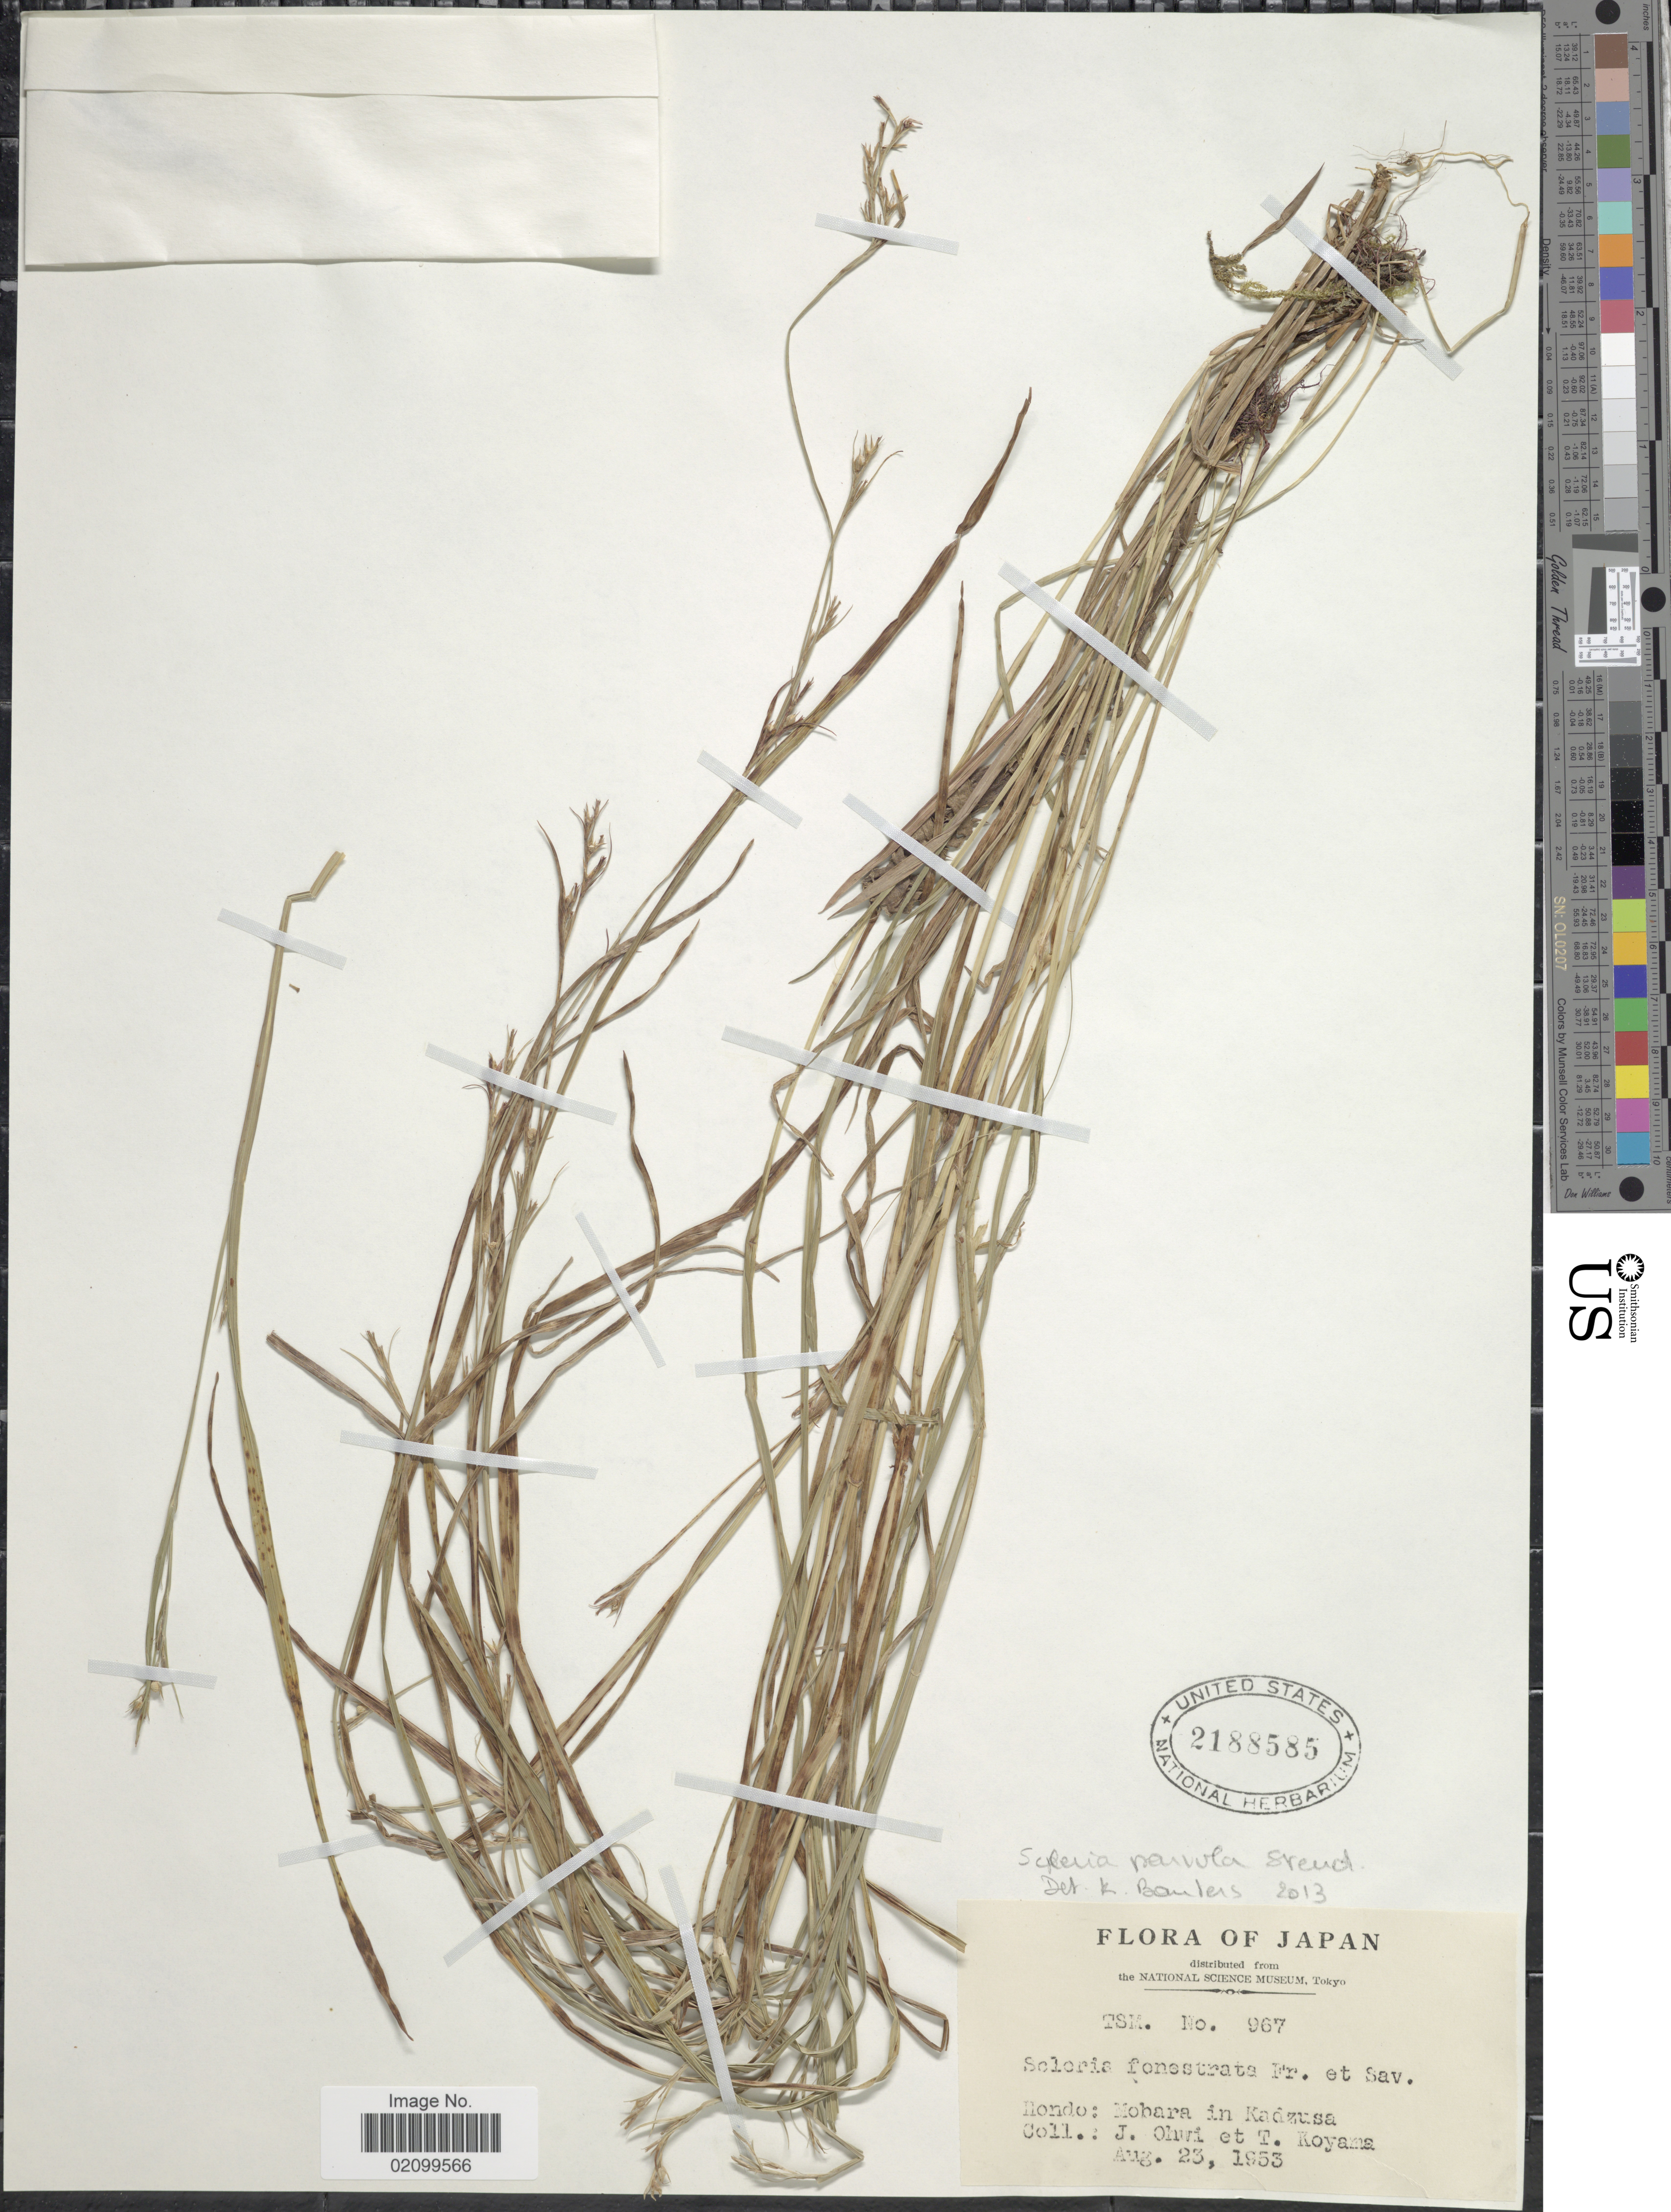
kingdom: Plantae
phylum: Tracheophyta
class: Liliopsida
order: Poales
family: Cyperaceae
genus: Scleria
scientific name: Scleria parvula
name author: Steud.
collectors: J. Ohwi & T. Koyama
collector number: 964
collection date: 1953-08-23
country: Japan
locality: Hondo: Mobara in Kadzusa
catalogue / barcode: US 2188585